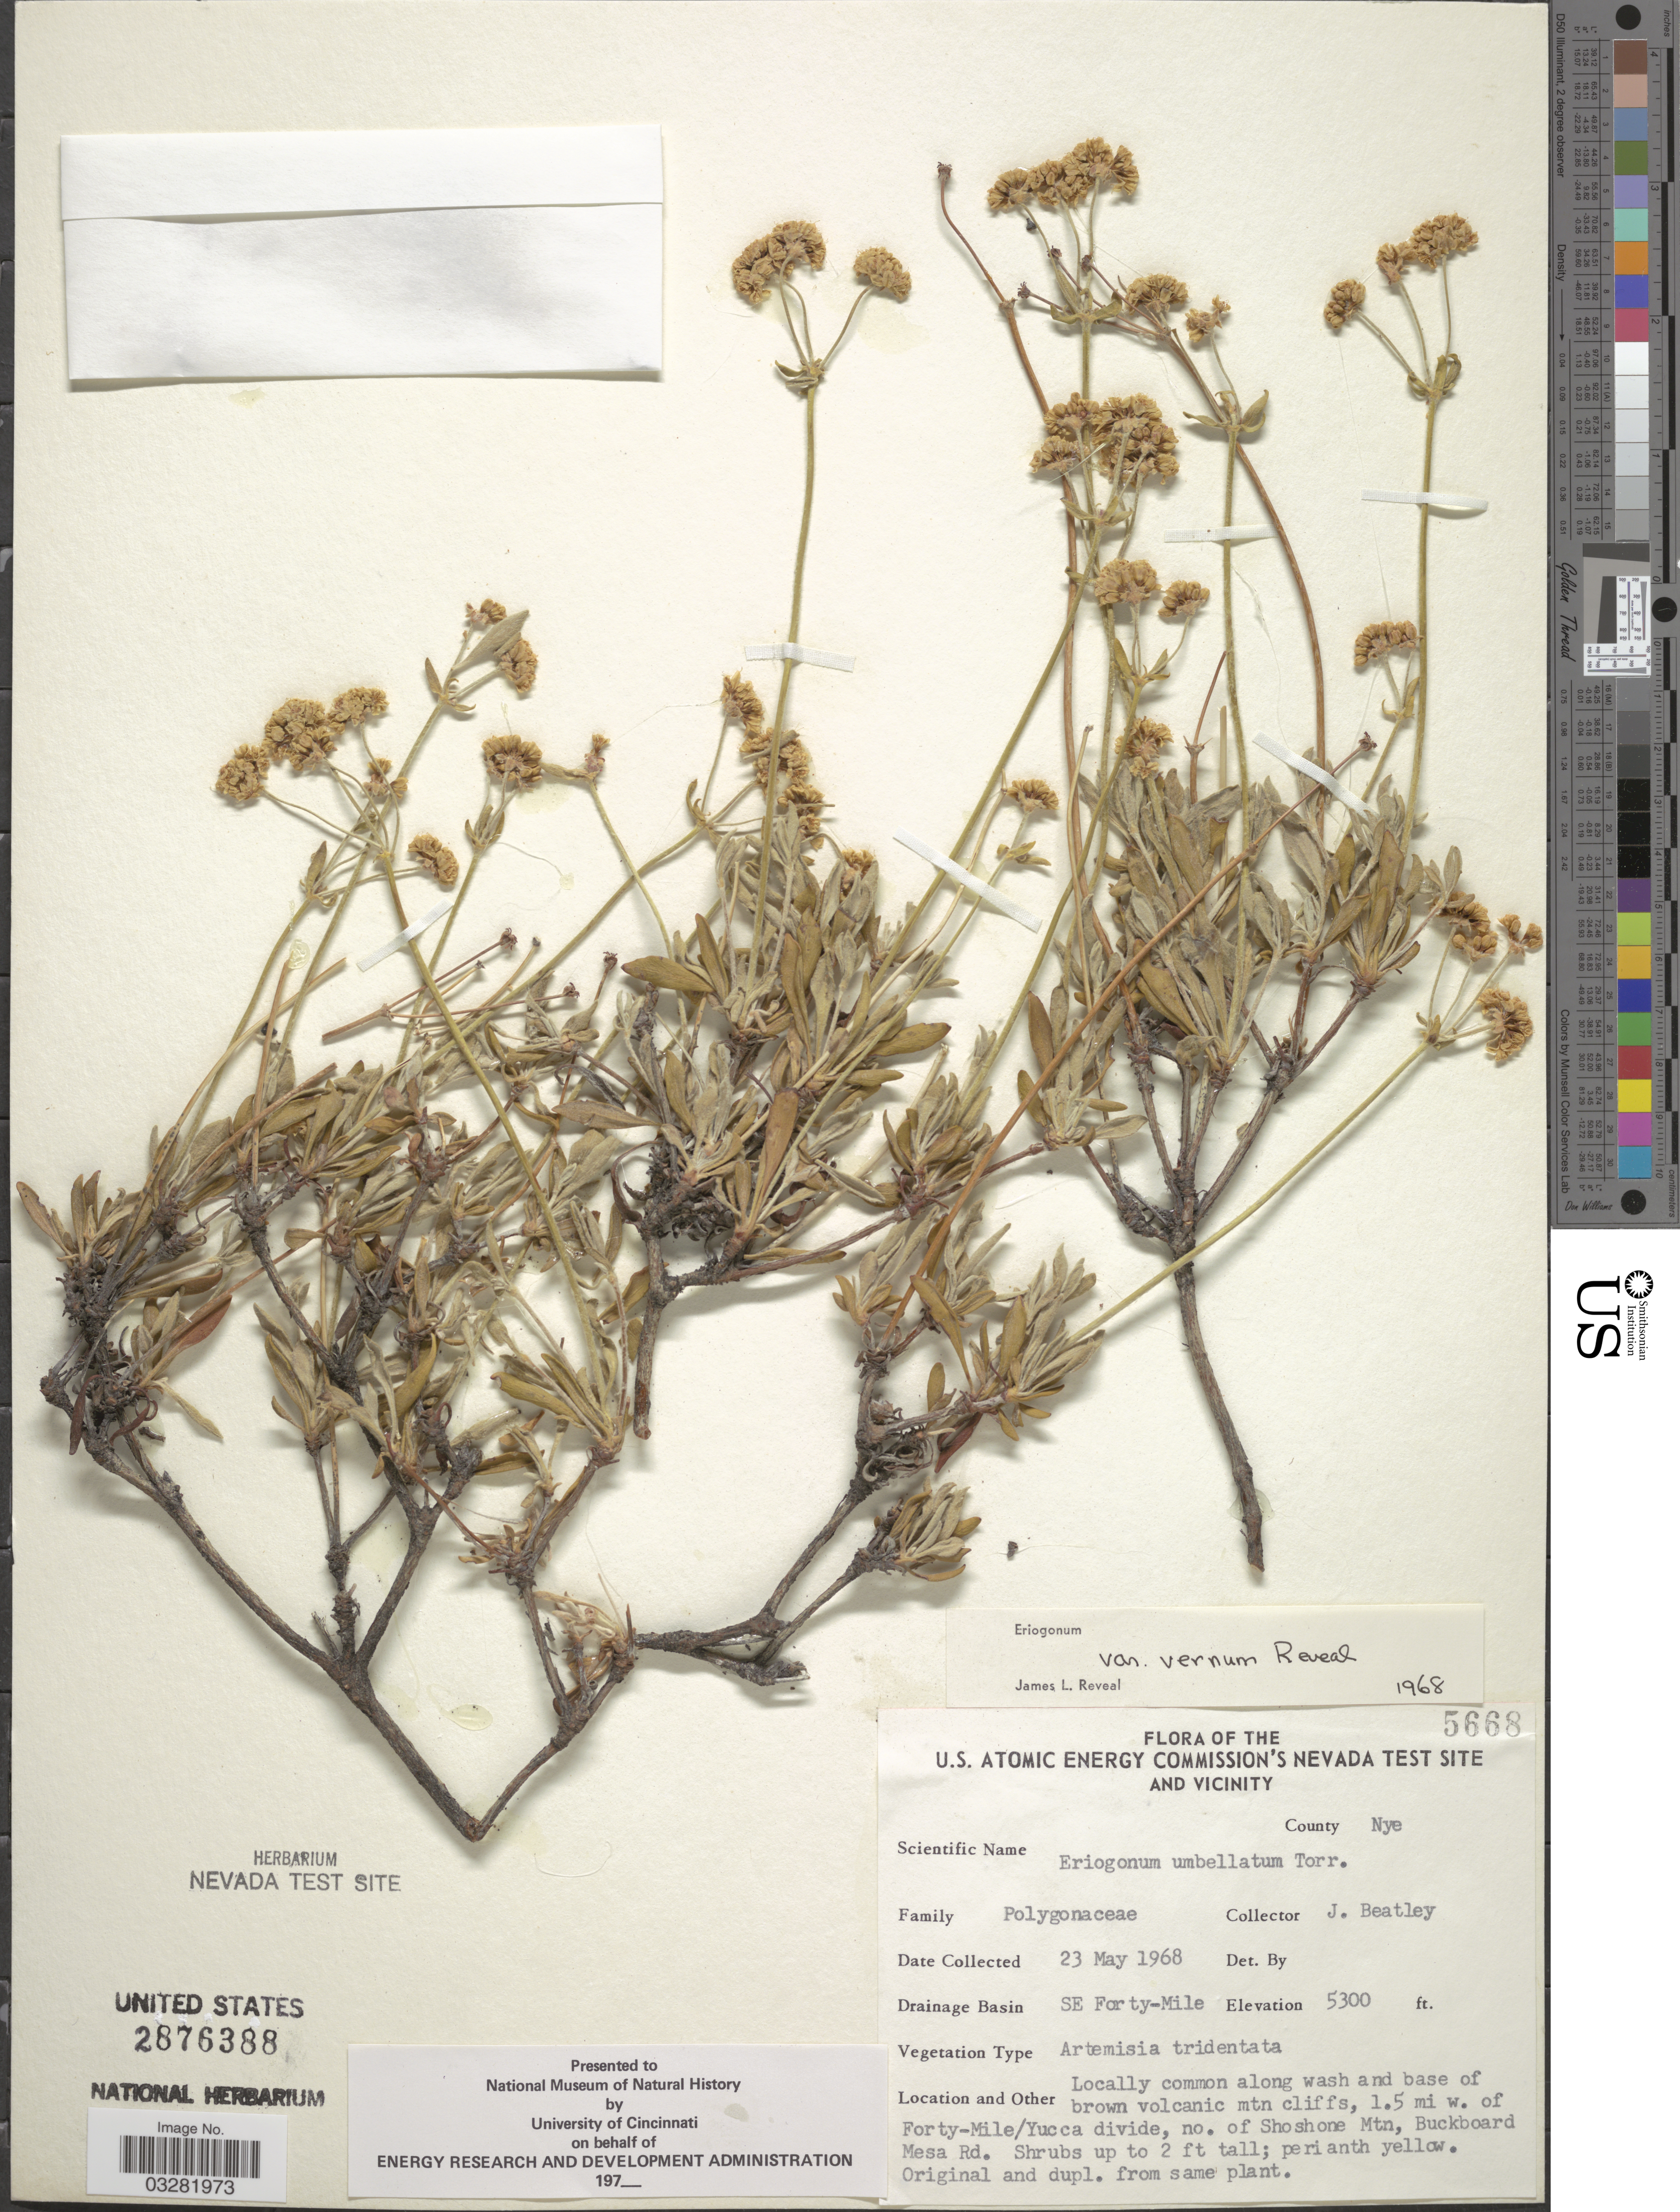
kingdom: Plantae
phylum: Tracheophyta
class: Magnoliopsida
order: Caryophyllales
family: Polygonaceae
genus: Eriogonum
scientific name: Eriogonum umbellatum var. vernum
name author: Reveal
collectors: J. C. Beatley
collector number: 5668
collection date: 1968-05-23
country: United States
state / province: Nevada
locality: The U.S. Atomic Energy Commission's Nevada Test Site and Vicinity. County Nye. Drainage Basin SE Forty-Mile. Locally common along wash and base of brown volcanic mtn cliffs, 1.5 mi w. of Forty-Mile/ Yucca divide, no. of Shoshone Mtn, Buckboard Mesa Rd.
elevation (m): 1615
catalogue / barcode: US 2876388